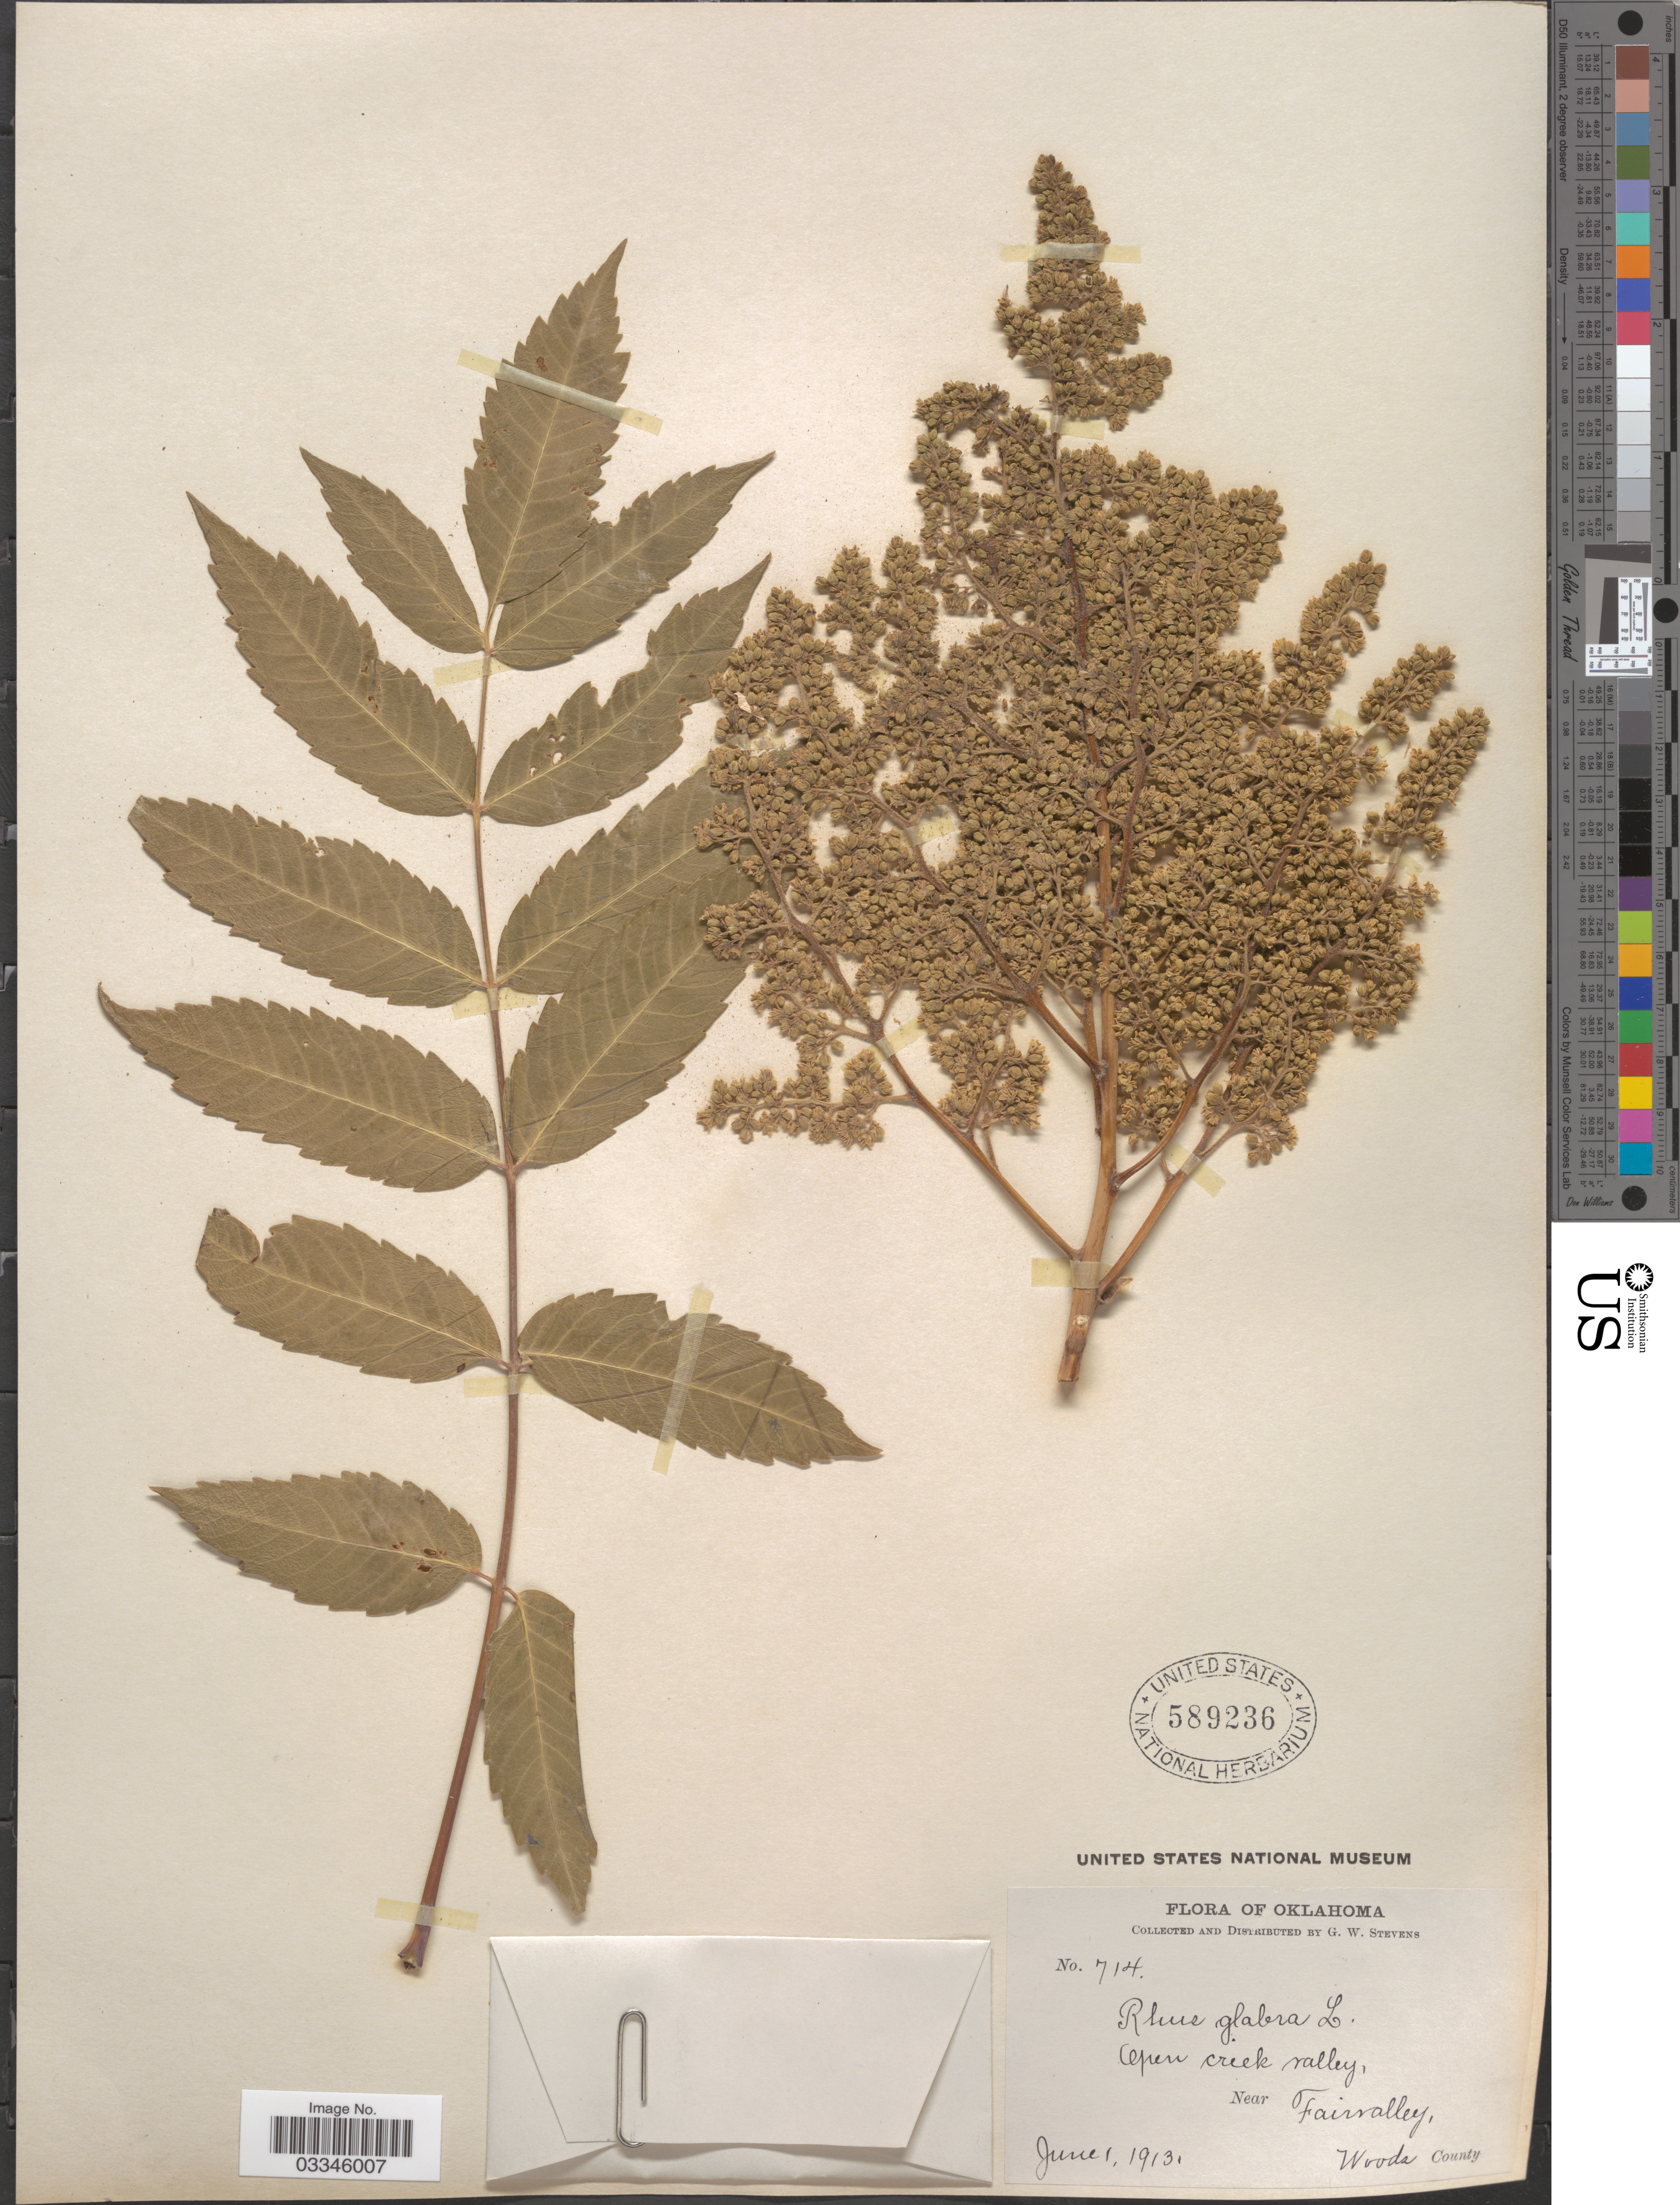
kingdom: Plantae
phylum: Tracheophyta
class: Magnoliopsida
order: Sapindales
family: Anacardiaceae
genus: Rhus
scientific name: Rhus glabra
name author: L.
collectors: G. W. Stevens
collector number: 714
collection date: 1913-06-01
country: United States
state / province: Oklahoma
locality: Open creek valley, near Fairvalley, Woods County.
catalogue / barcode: US 589236